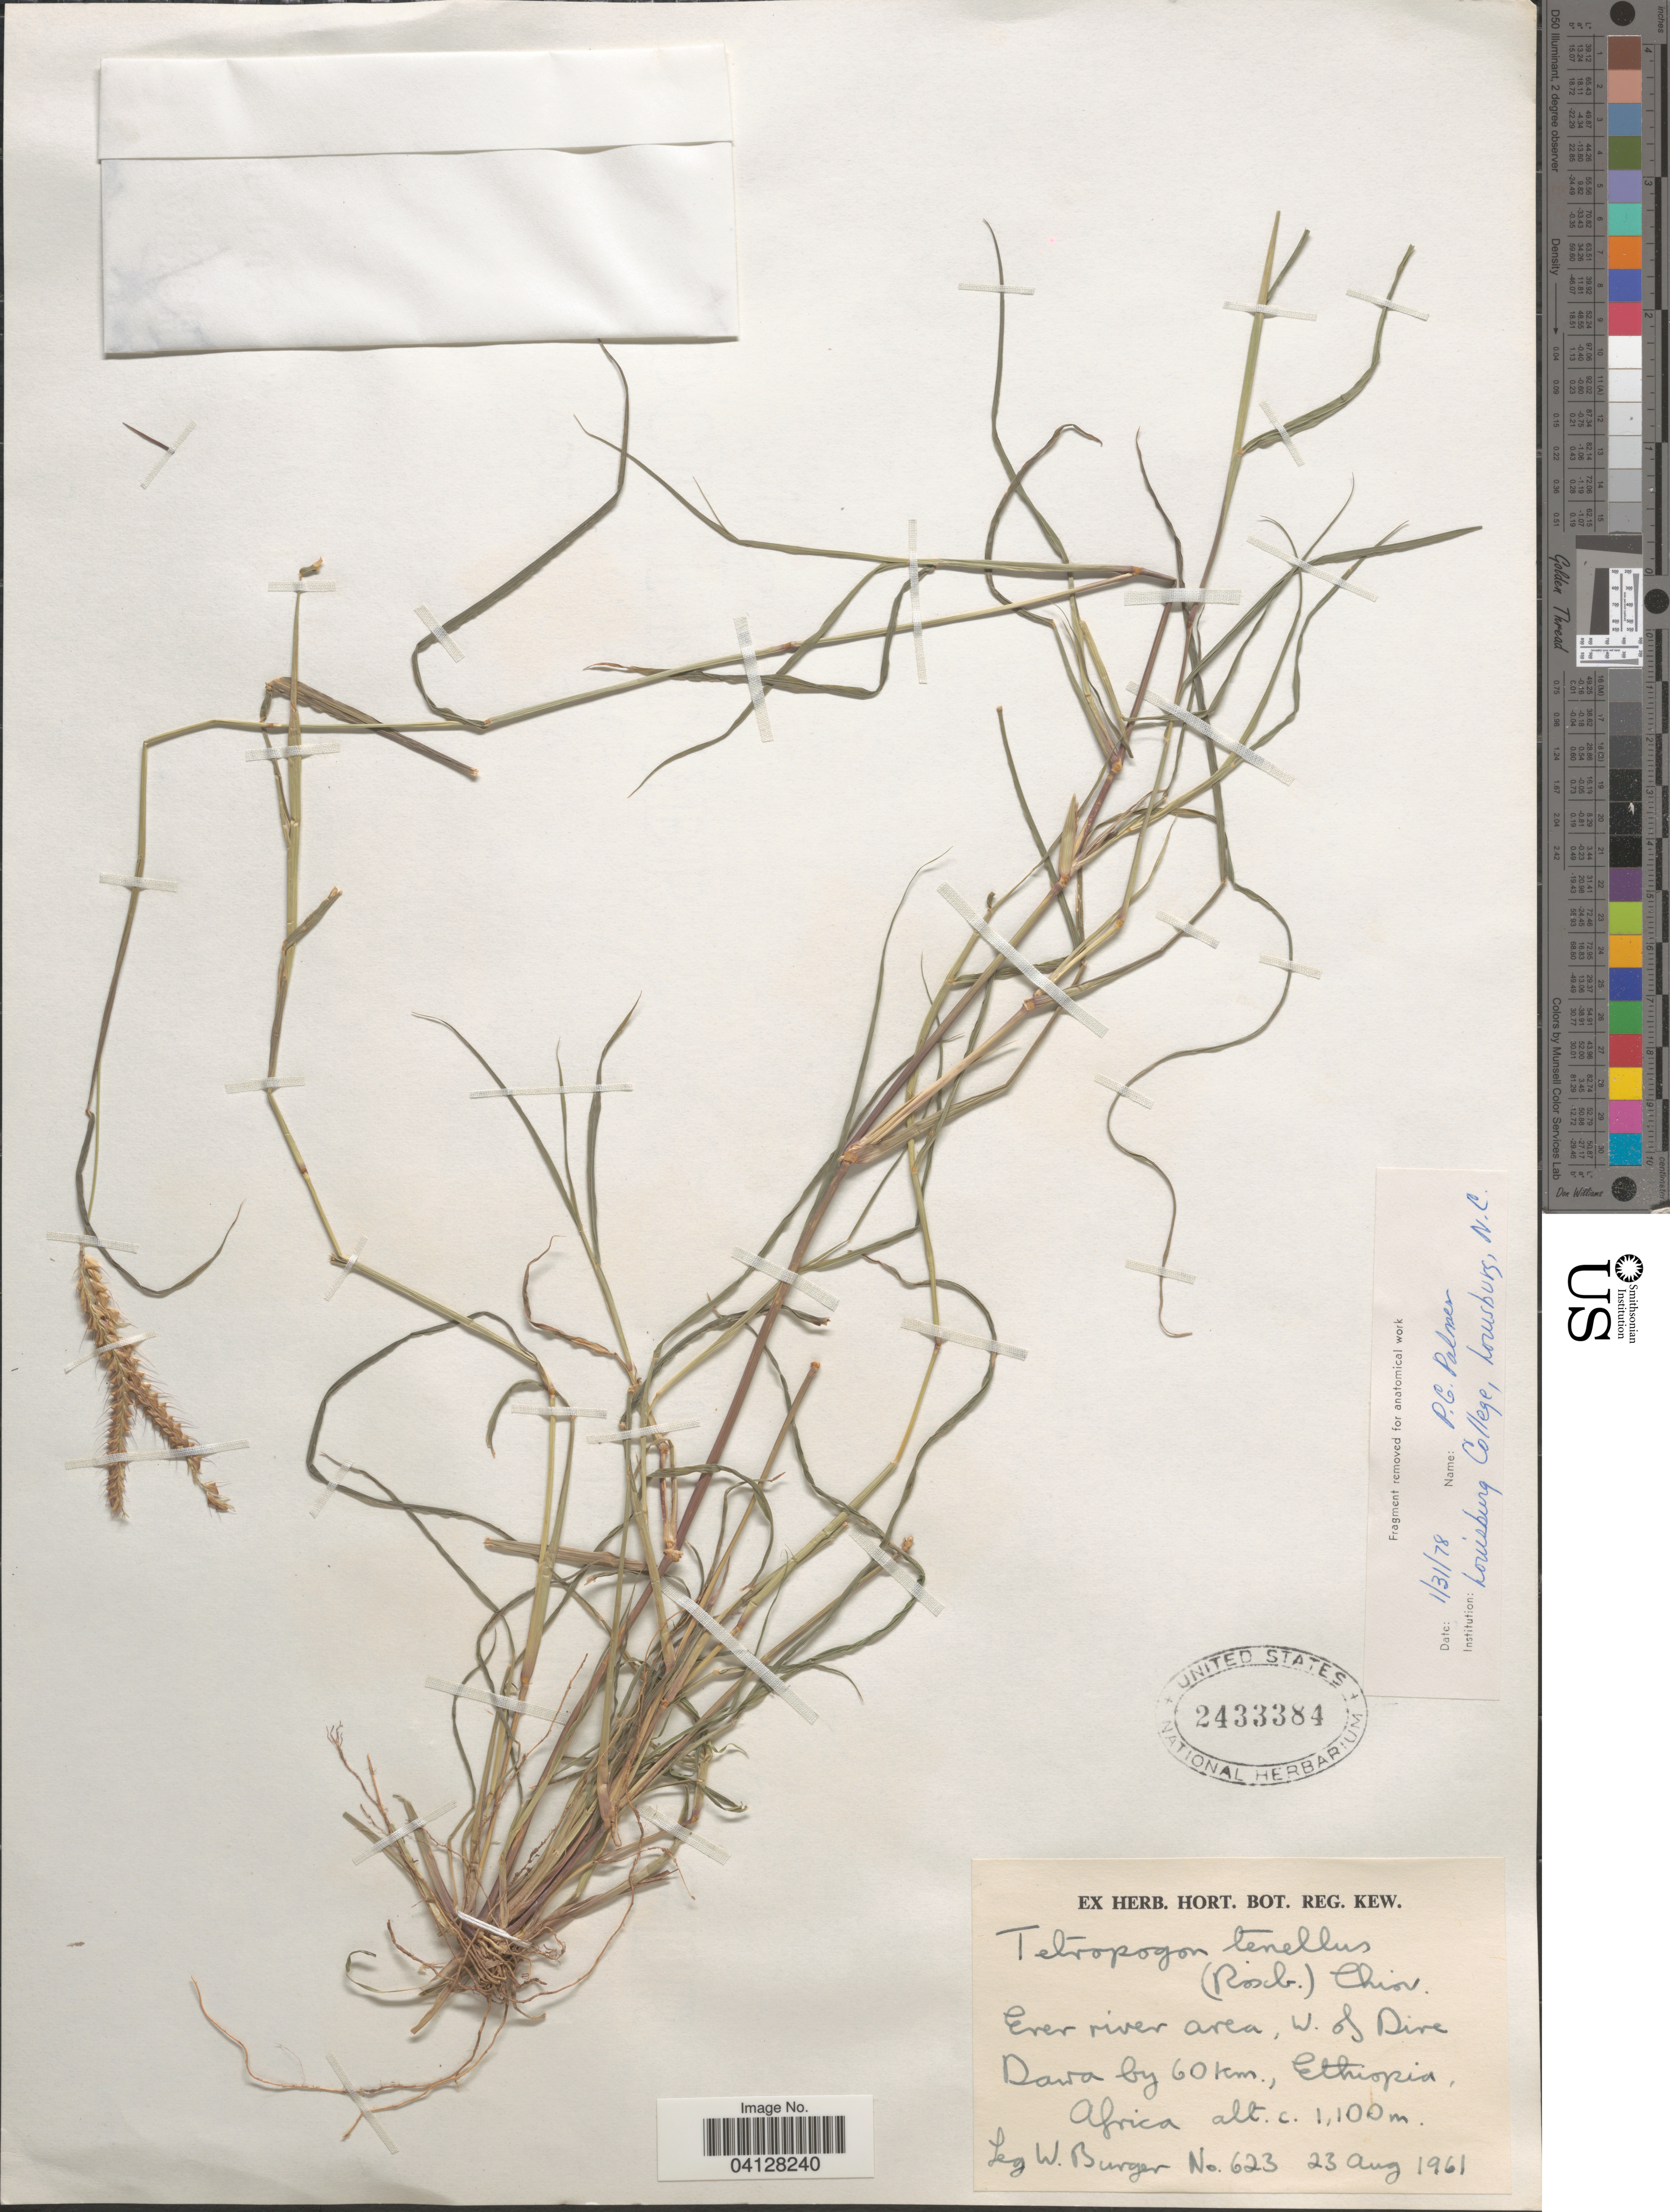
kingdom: Plantae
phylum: Tracheophyta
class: Liliopsida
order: Poales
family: Poaceae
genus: Tetrapogon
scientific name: Tetrapogon tenellus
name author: (J. Koenig ex Roxb.) Chiov.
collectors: W. Burger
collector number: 623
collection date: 1961-08-23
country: Ethiopia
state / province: Dire Dawa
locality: Erer river area, W. of Dire Dawa by 60 km.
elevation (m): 1100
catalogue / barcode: US 2433384